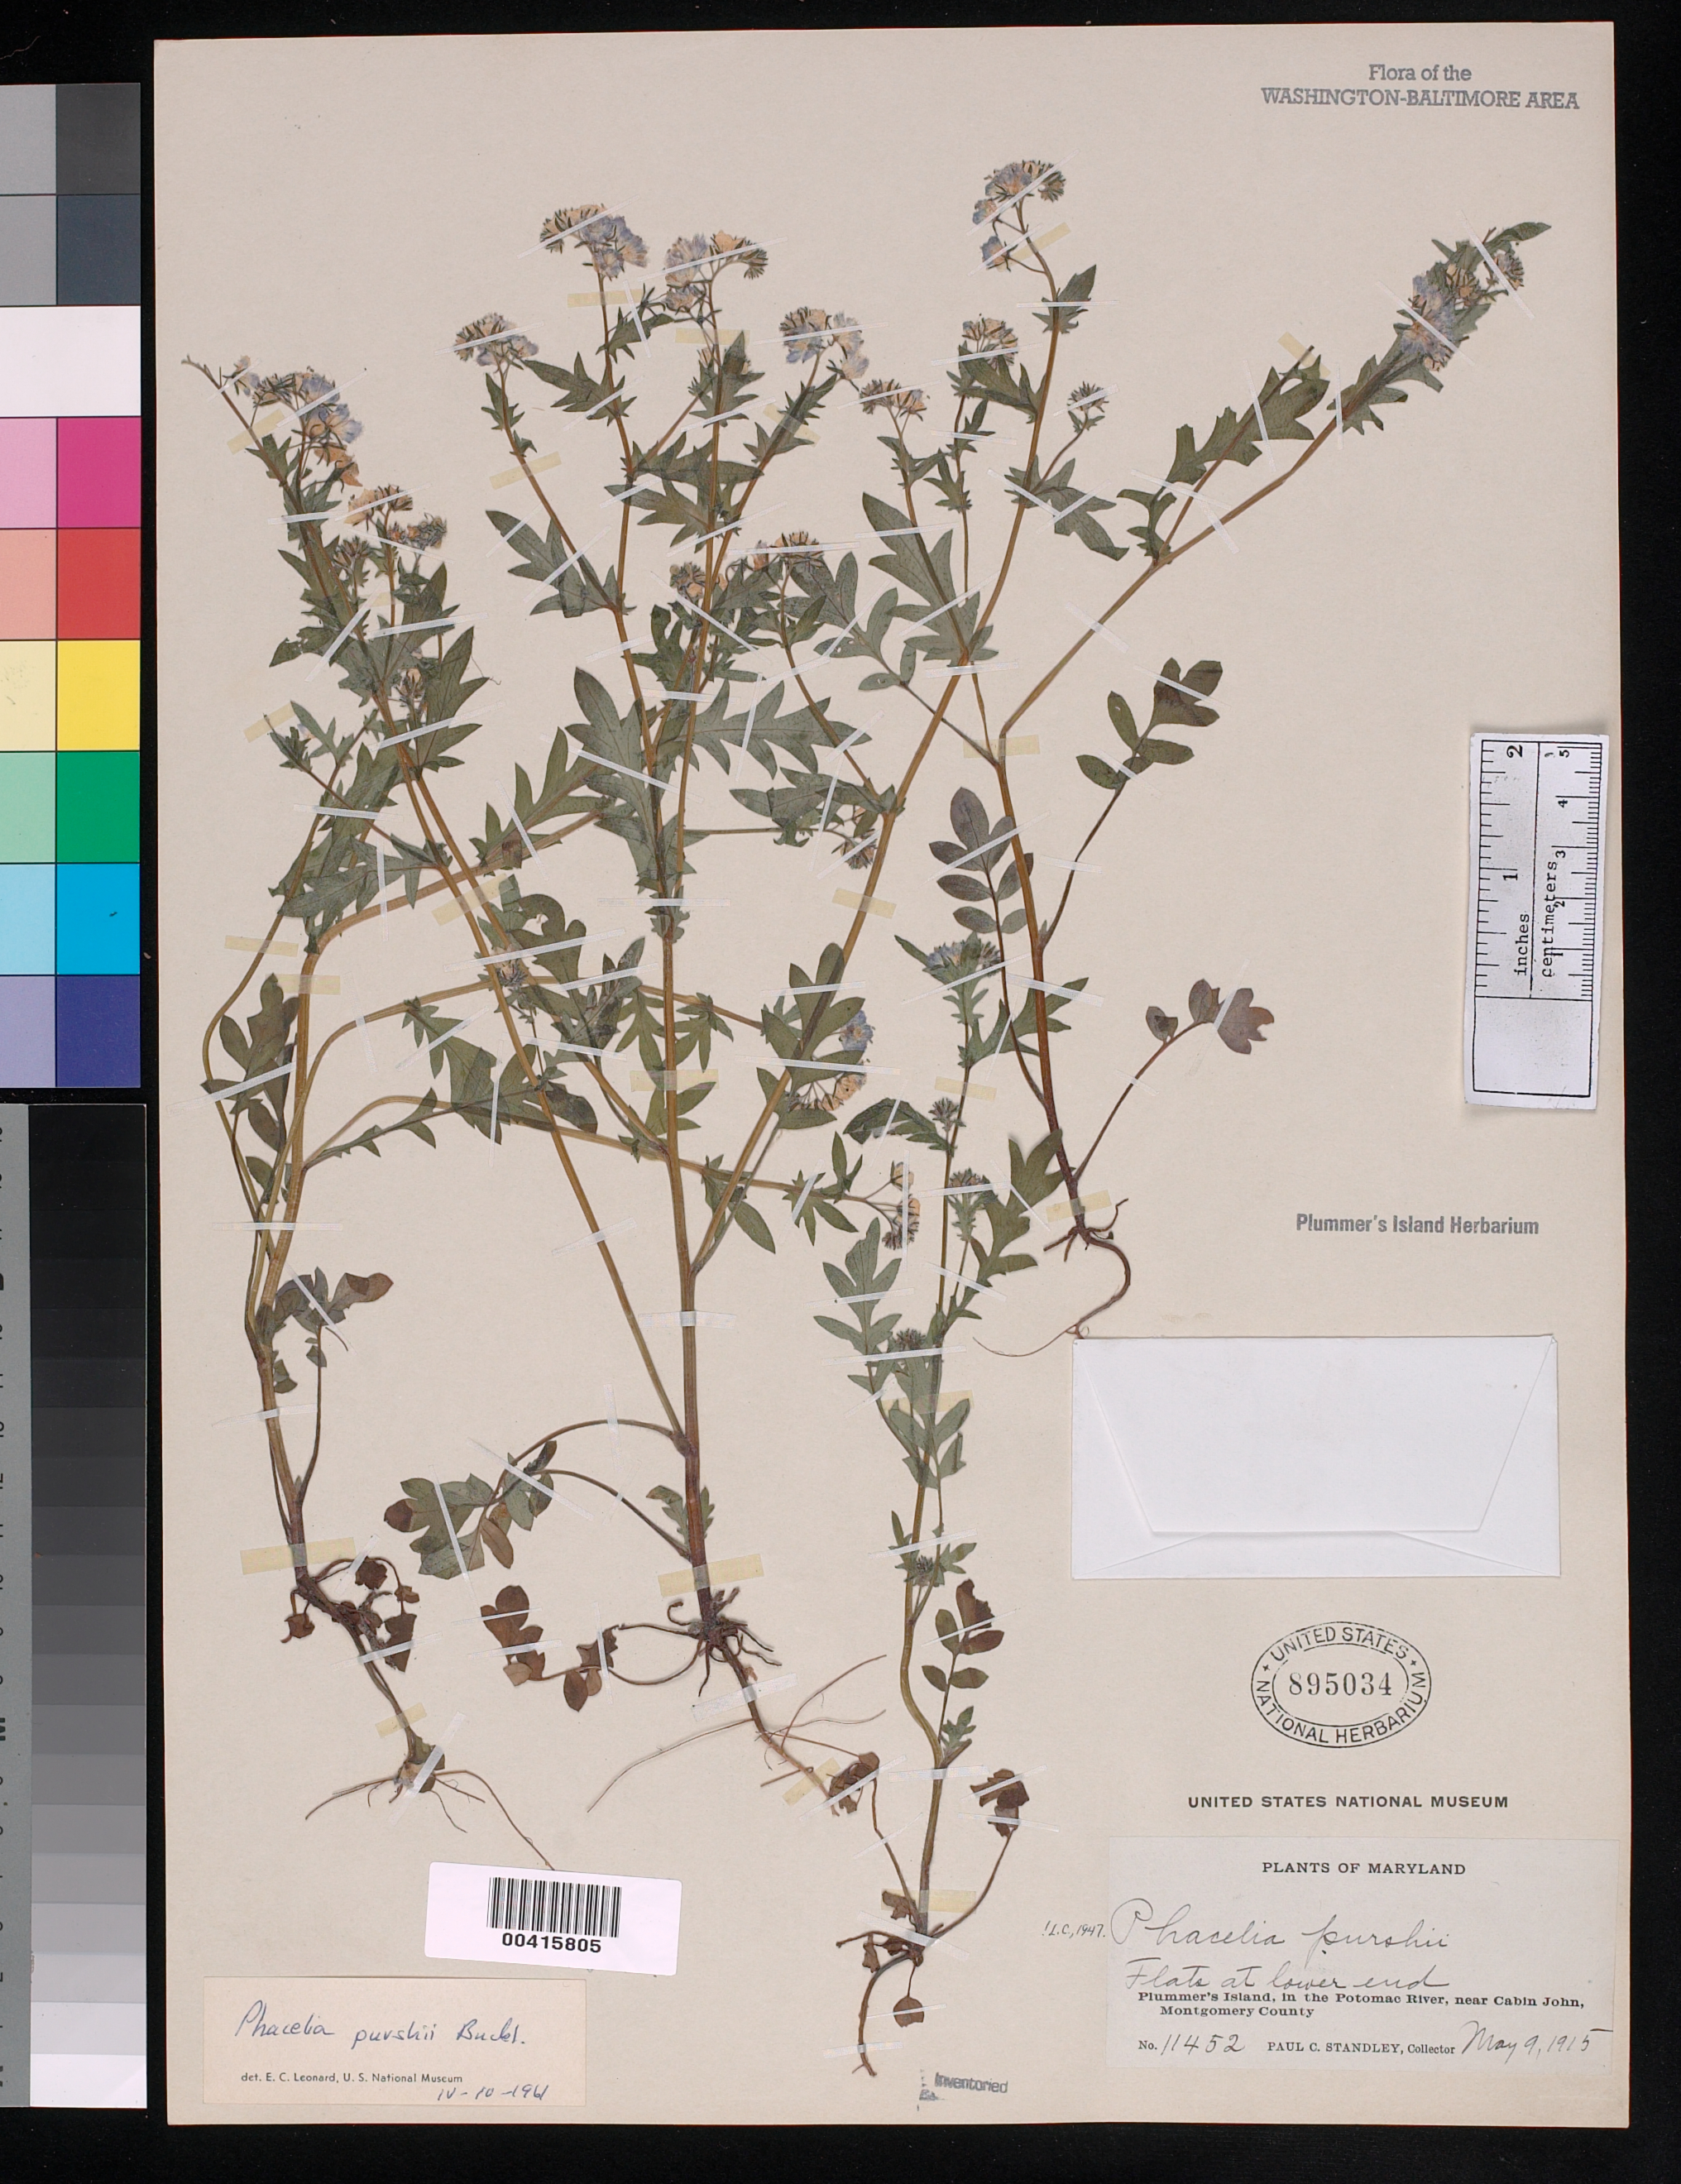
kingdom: Plantae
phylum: Tracheophyta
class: Magnoliopsida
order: Boraginales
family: Hydrophyllaceae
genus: Phacelia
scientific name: Phacelia purshii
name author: Buckley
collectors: P. C. Standley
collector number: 11452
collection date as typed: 09 May 1915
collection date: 1915-05-09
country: United States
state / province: Maryland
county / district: Montgomery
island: Plummers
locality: Plummer's Island; flats at lower end C. & O. Canal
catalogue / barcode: US 895034